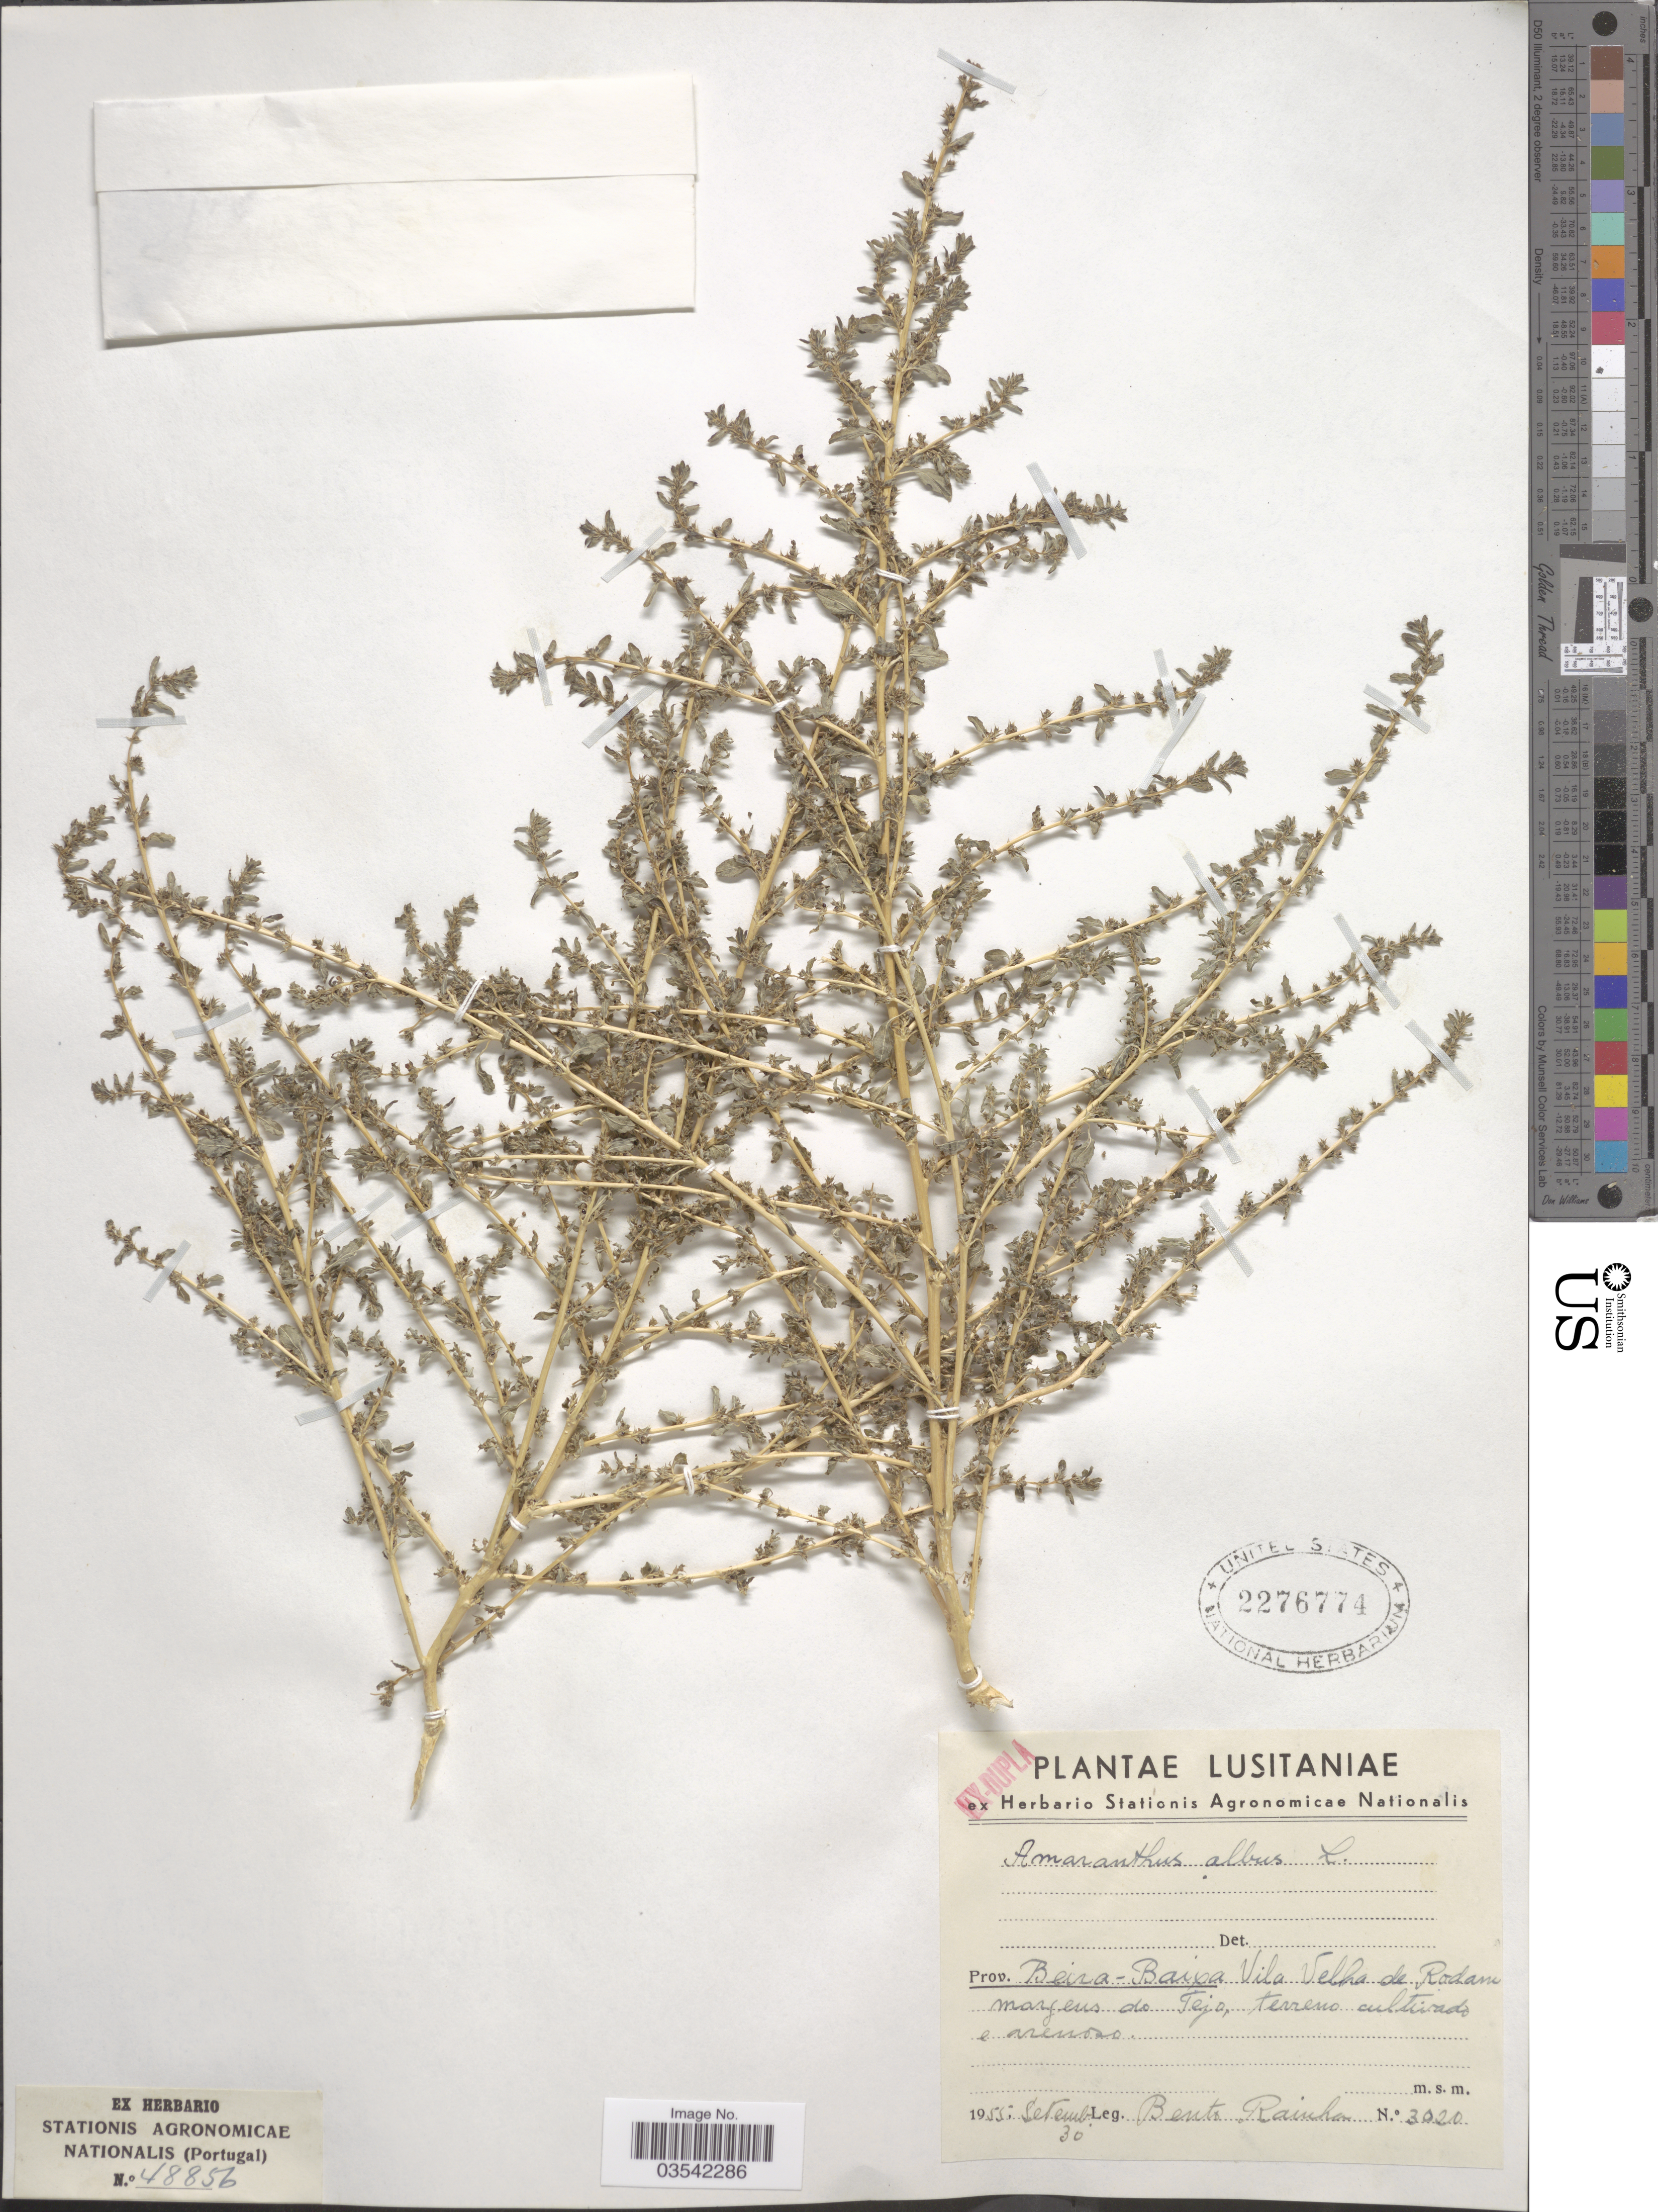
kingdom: Plantae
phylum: Tracheophyta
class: Magnoliopsida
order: Caryophyllales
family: Amaranthaceae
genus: Amaranthus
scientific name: Amaranthus albus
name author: L.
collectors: B. Rainha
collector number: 3020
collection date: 1955-09-30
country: Portugal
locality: Lusitaniae. Prov. Beira-Baixa Vila Velha de Rodam margens do Tejo, terreno cultivado e arenoso.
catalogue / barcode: US 2276774